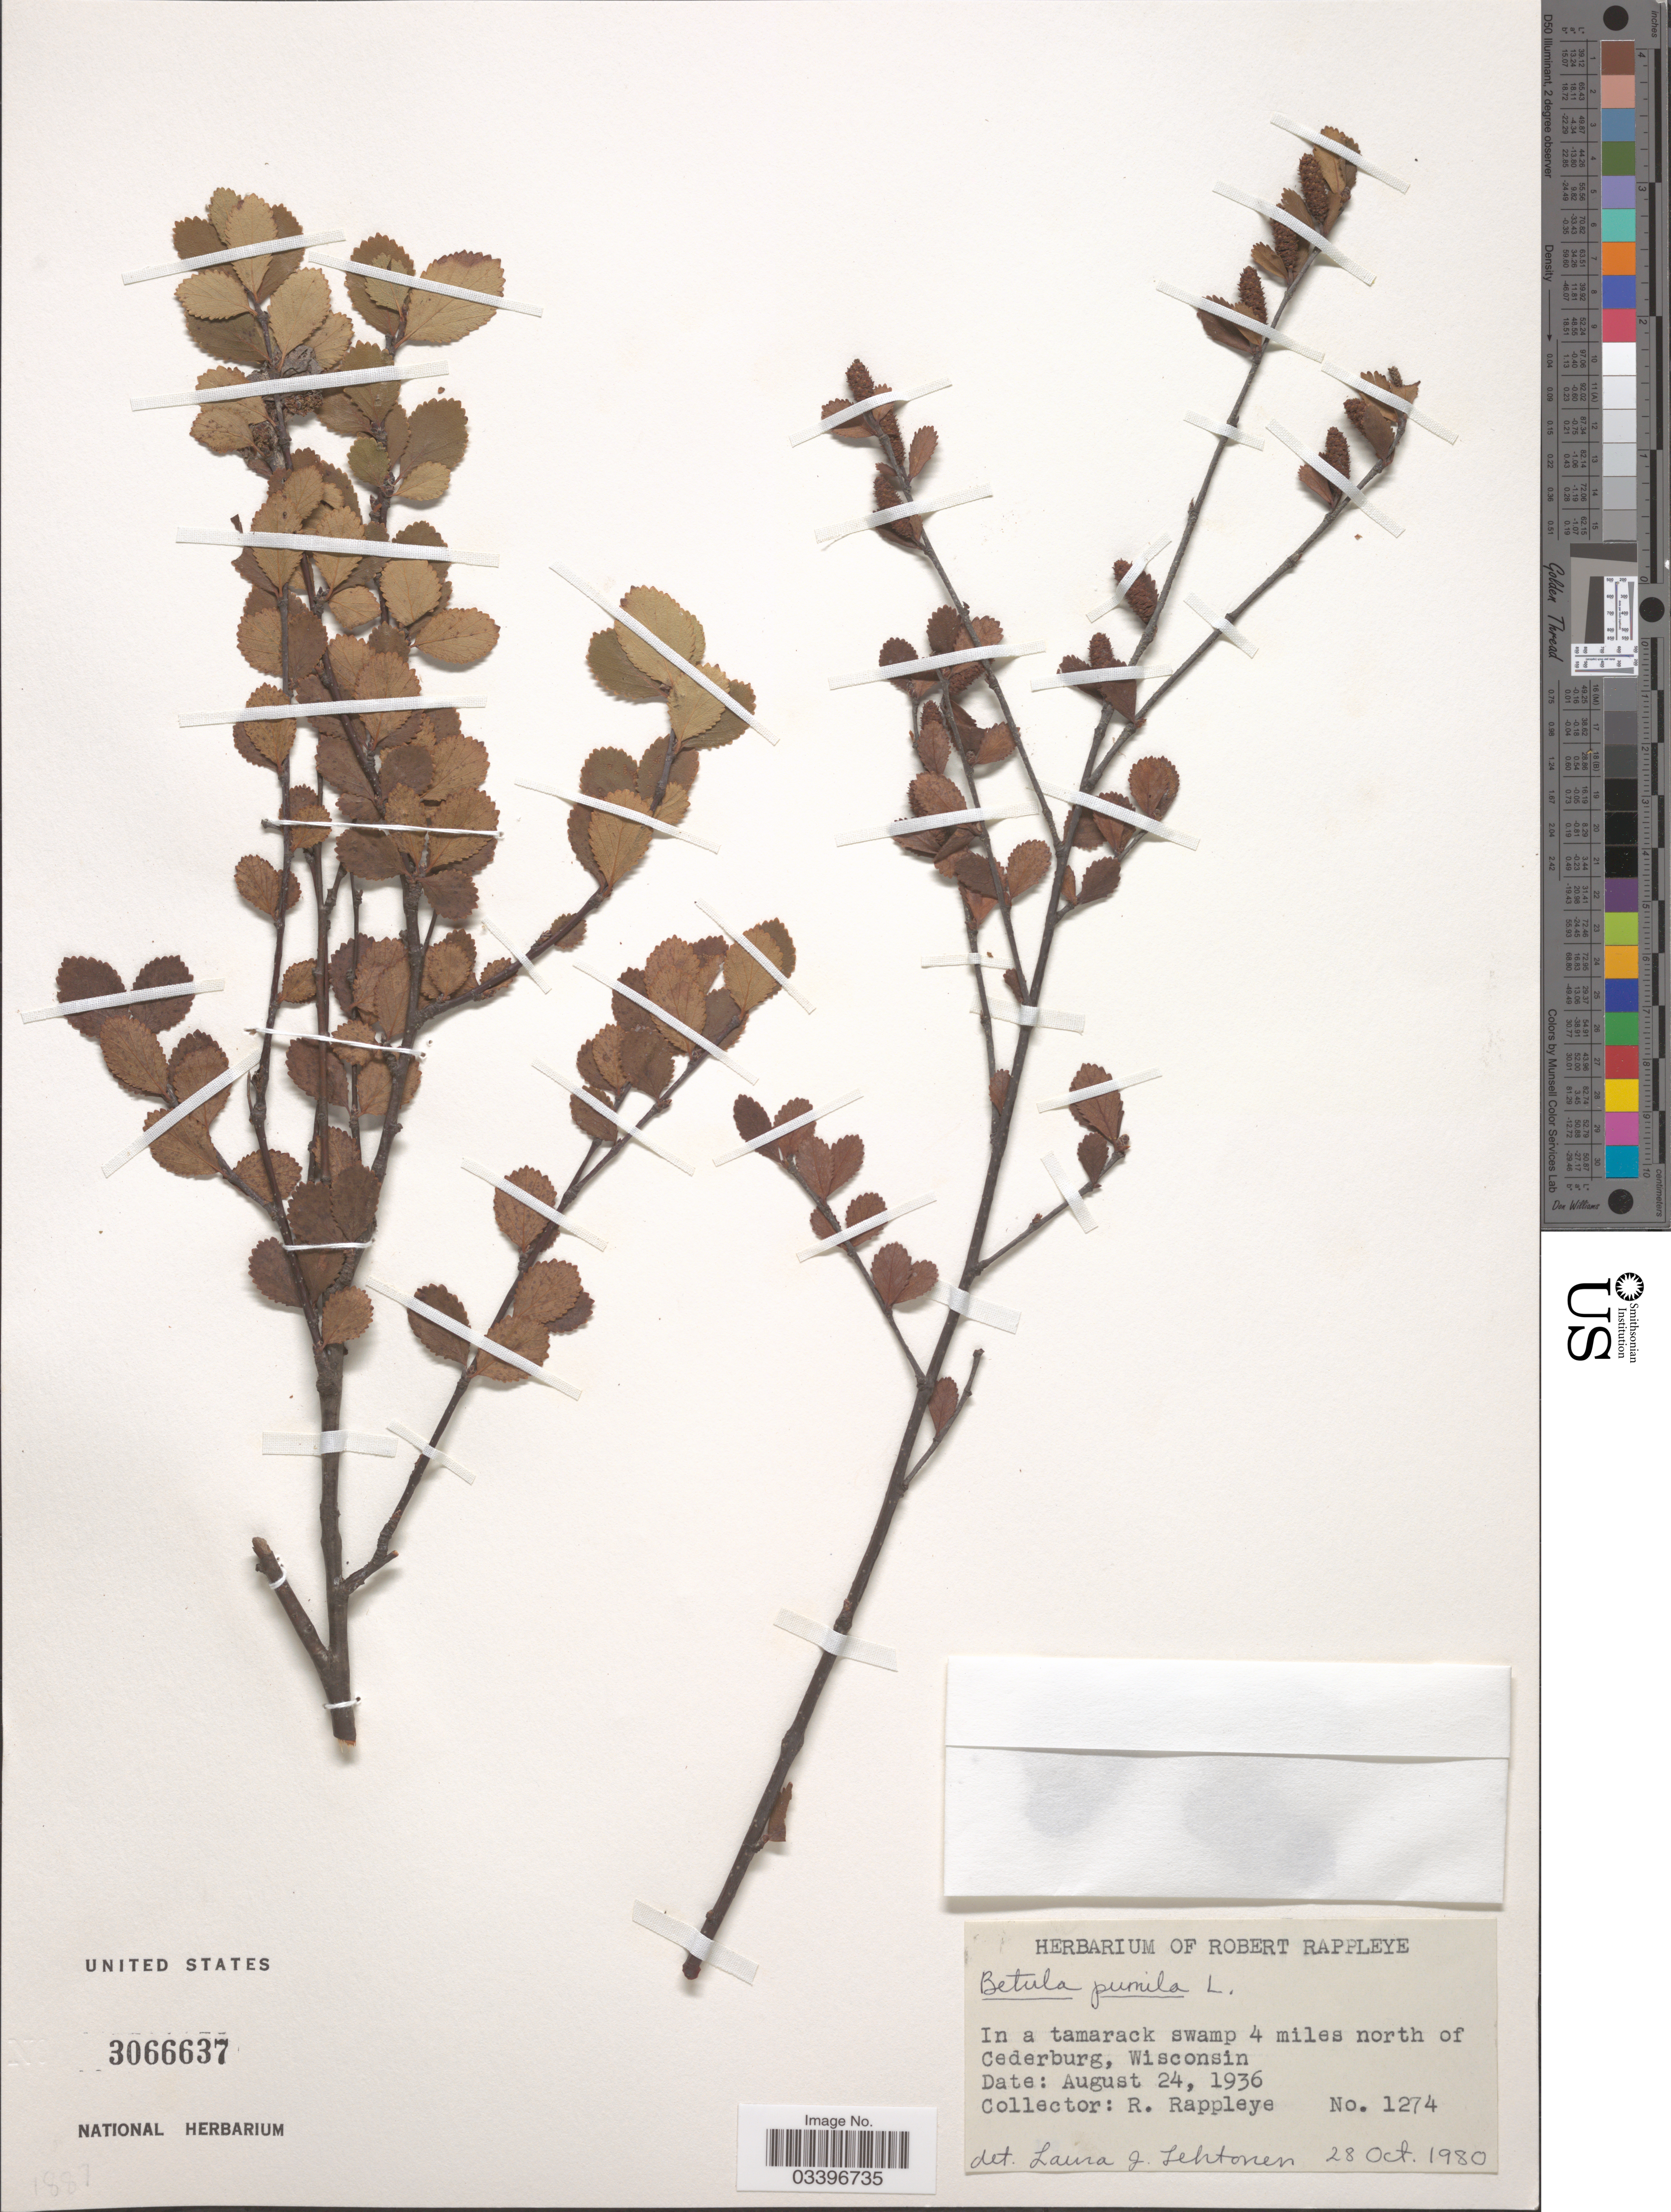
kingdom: Plantae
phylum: Tracheophyta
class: Magnoliopsida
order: Fagales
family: Betulaceae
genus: Betula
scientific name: Betula pumila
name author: L.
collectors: R. Rappleye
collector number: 1274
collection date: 1936-08-24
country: United States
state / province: Wisconsin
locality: In a tamarack swamp 4 miles north of Cederburg.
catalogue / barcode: US 3066637